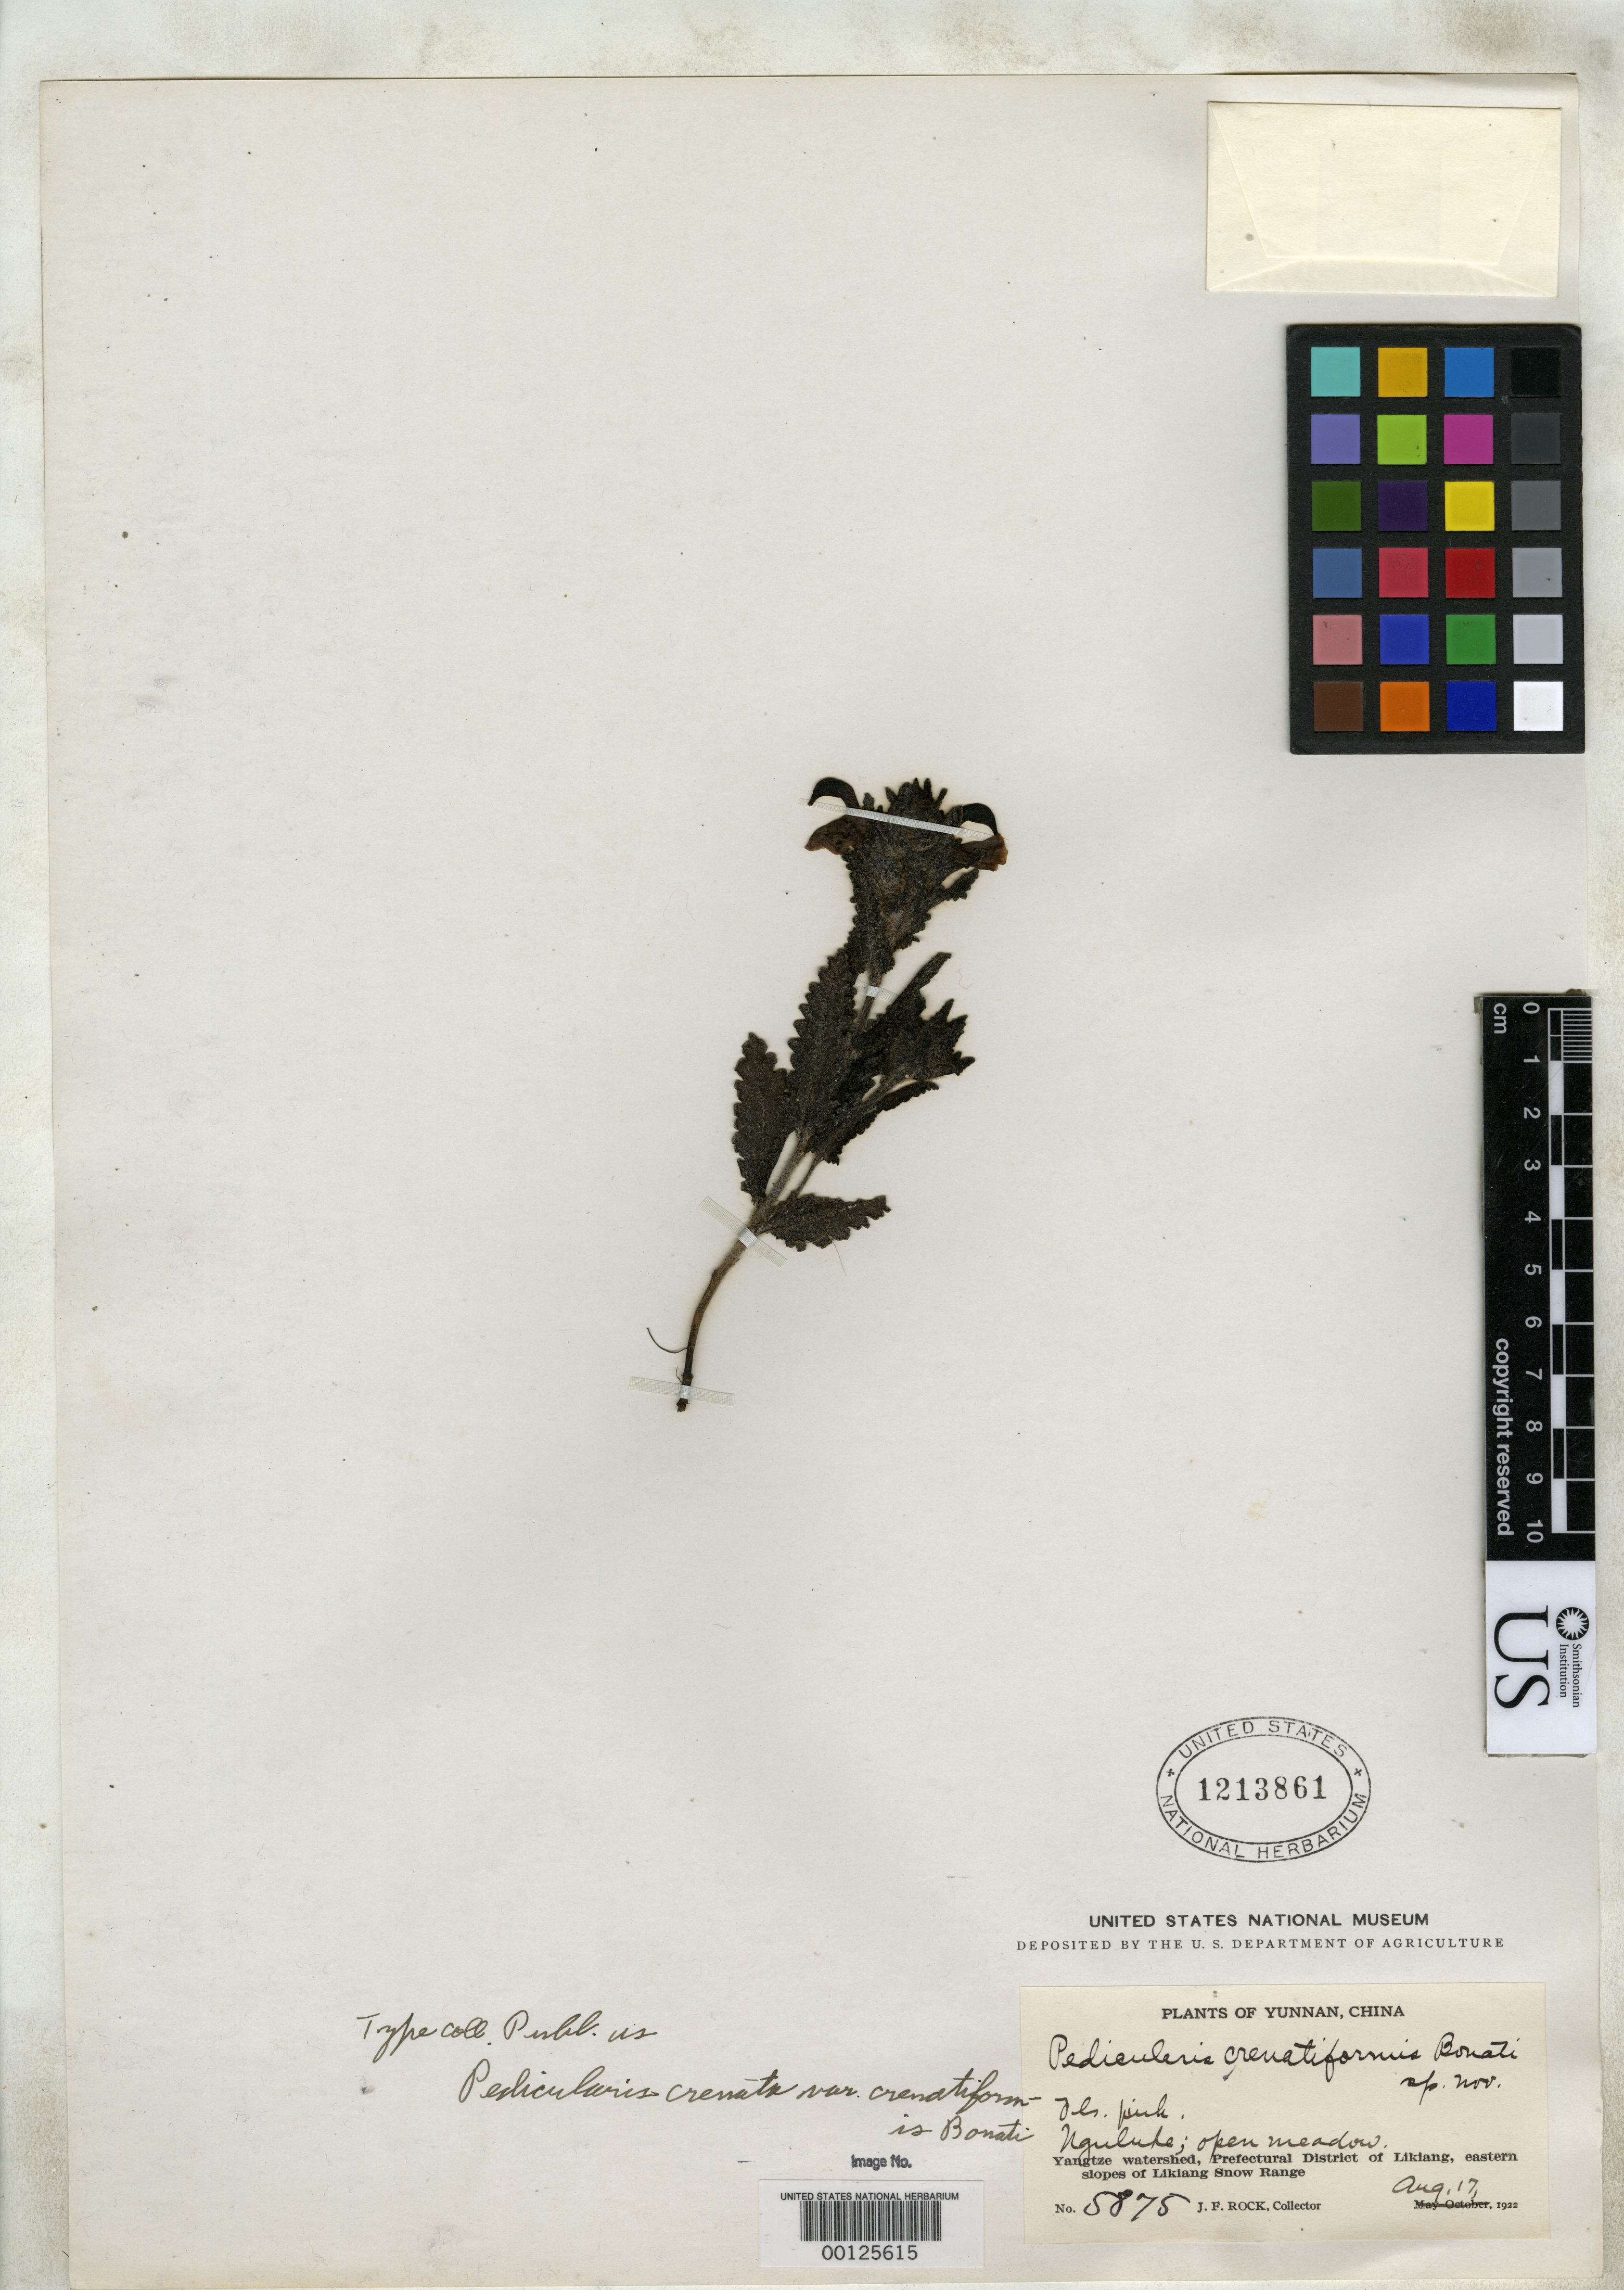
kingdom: Plantae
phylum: Tracheophyta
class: Magnoliopsida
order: Lamiales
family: Orobanchaceae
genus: Pedicularis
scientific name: Pedicularis crenata var. crenatiformis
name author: Bonati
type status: Isosyntype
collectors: J. F. Rock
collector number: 5875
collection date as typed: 17 Aug 1922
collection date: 1922-08-17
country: China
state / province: Yunnan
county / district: Likiang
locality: Nguluhe.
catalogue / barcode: US 1213861